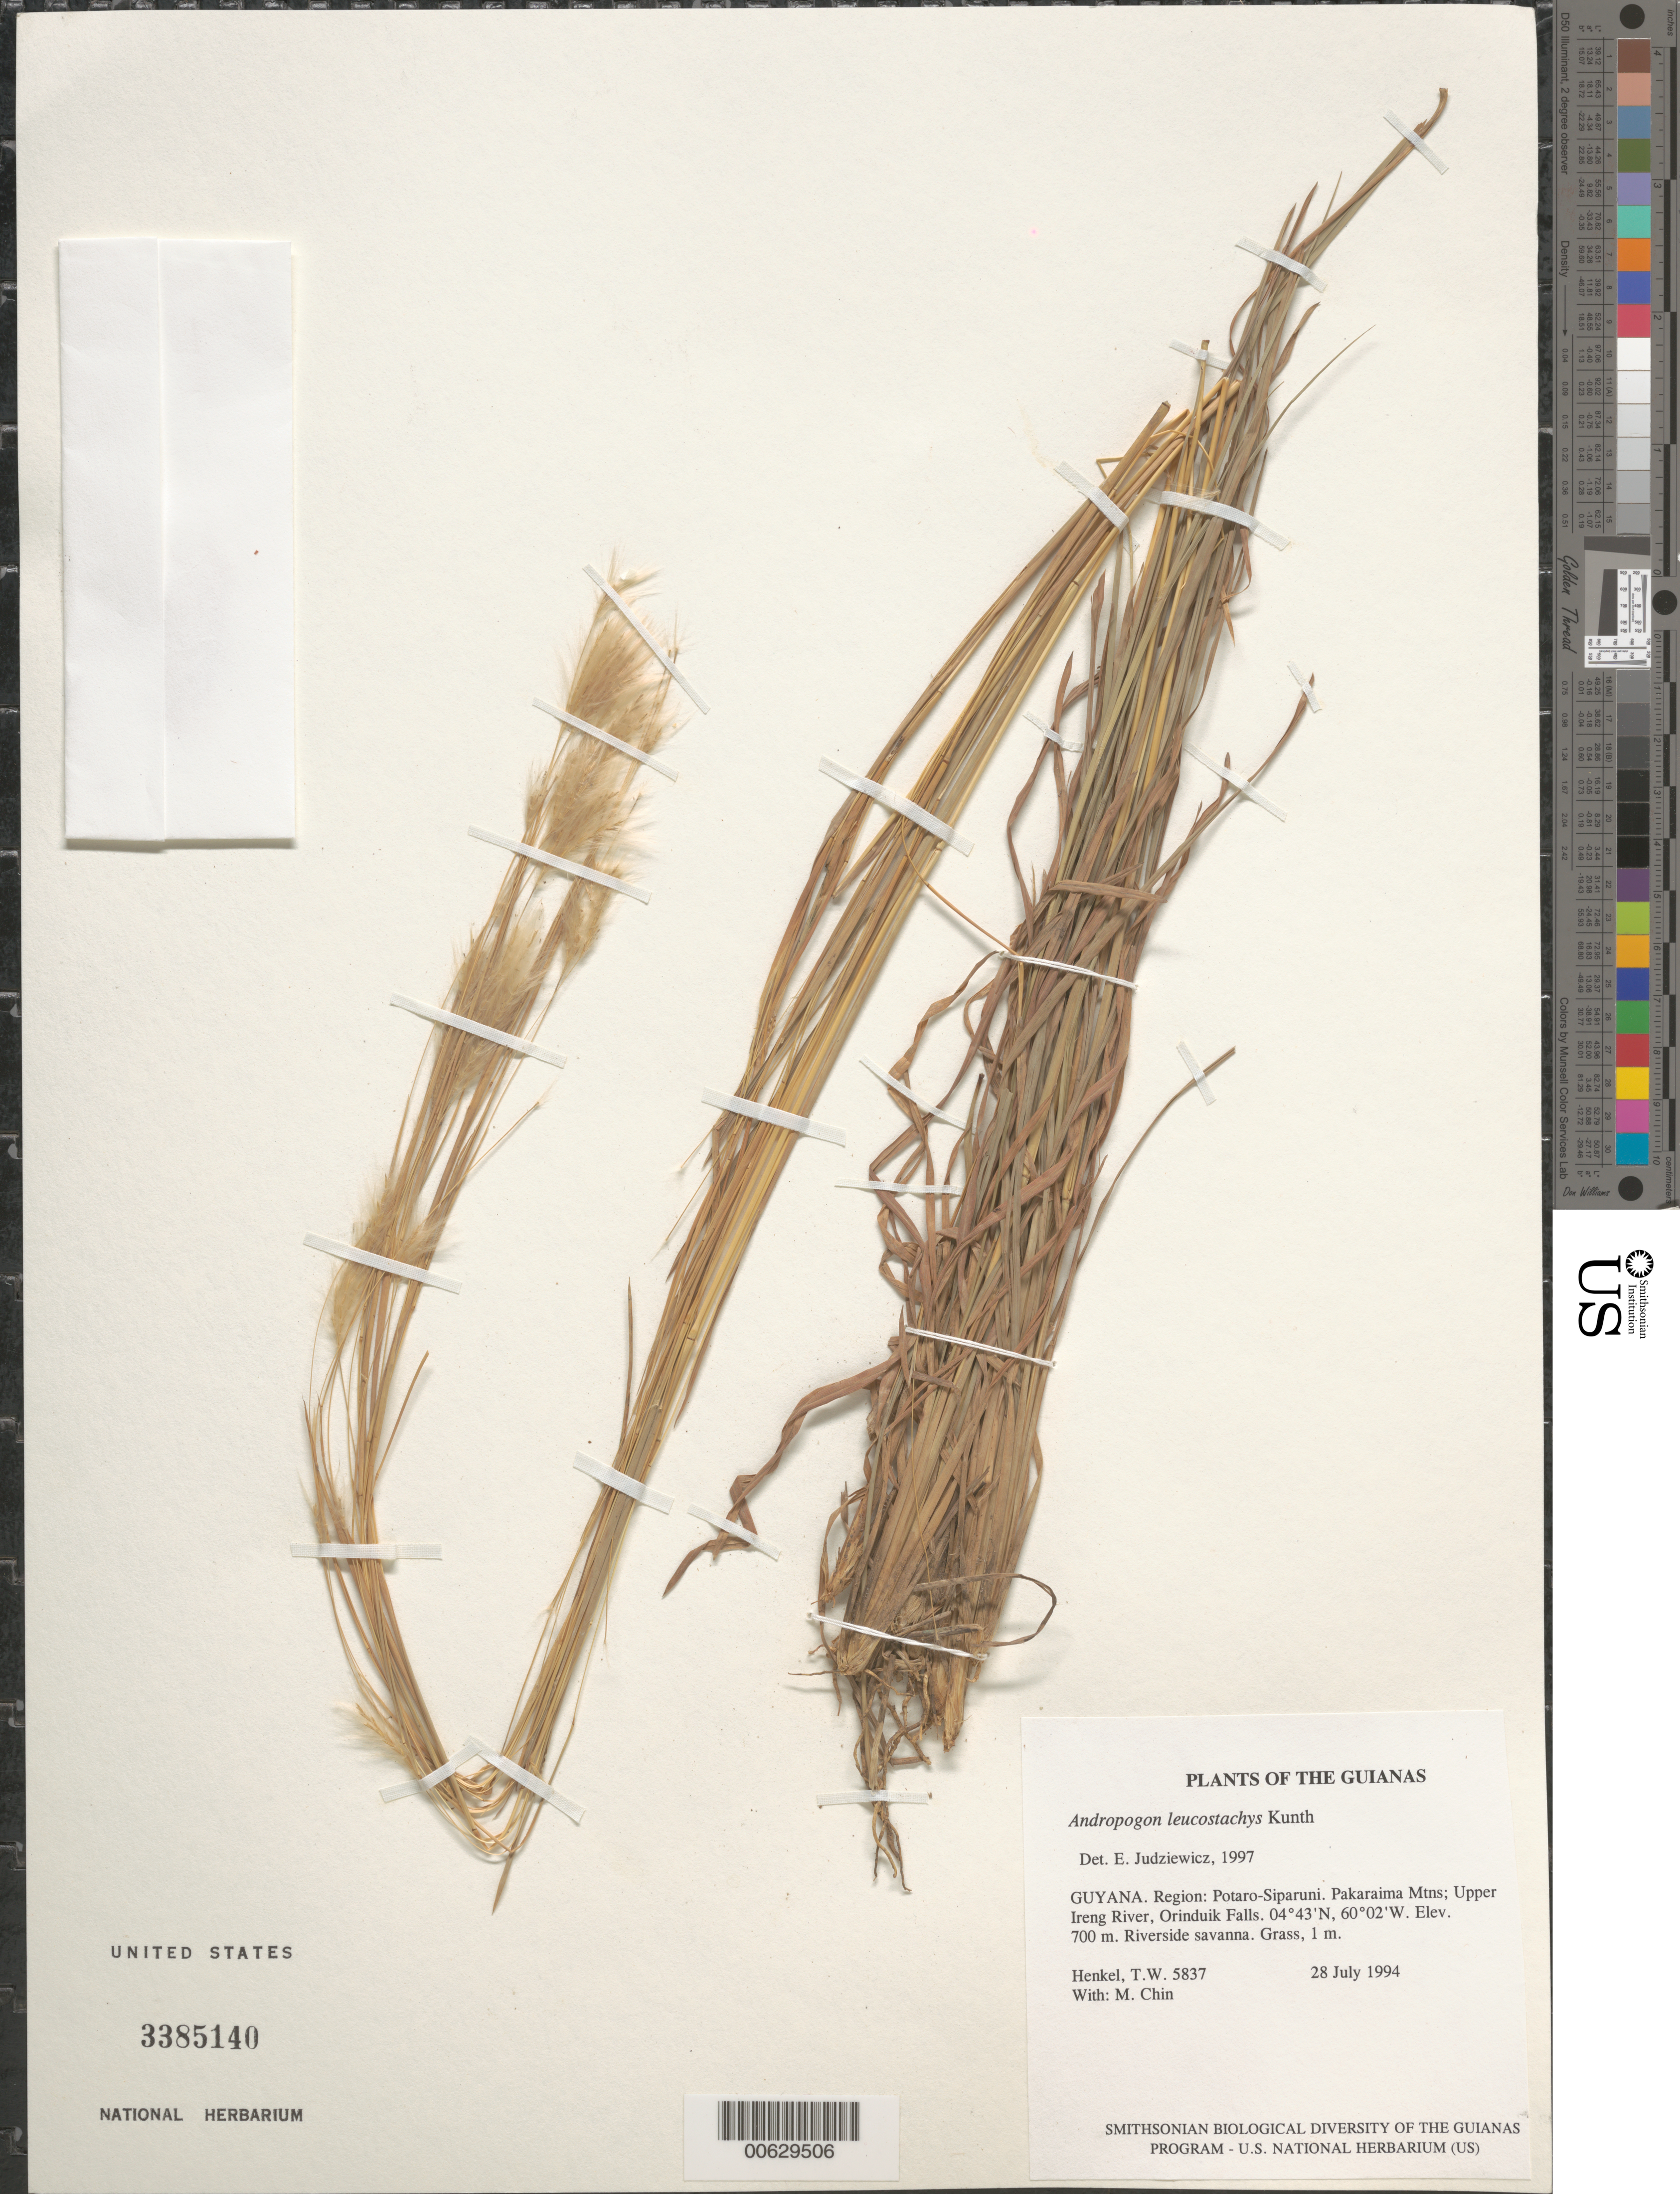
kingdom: Plantae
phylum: Tracheophyta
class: Liliopsida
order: Poales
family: Poaceae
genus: Andropogon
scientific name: Andropogon leucostachyus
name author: Kunth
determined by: Judziewicz, E. J.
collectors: T. Henkel & M. Chin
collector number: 5837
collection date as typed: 28 July 1994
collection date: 1994-07-28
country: Guyana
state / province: Potaro-Siparuni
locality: Pakaraima Mtns; Upper Ireng River, Orinduik Falls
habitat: Riverside savanna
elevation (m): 700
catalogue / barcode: US 3385140